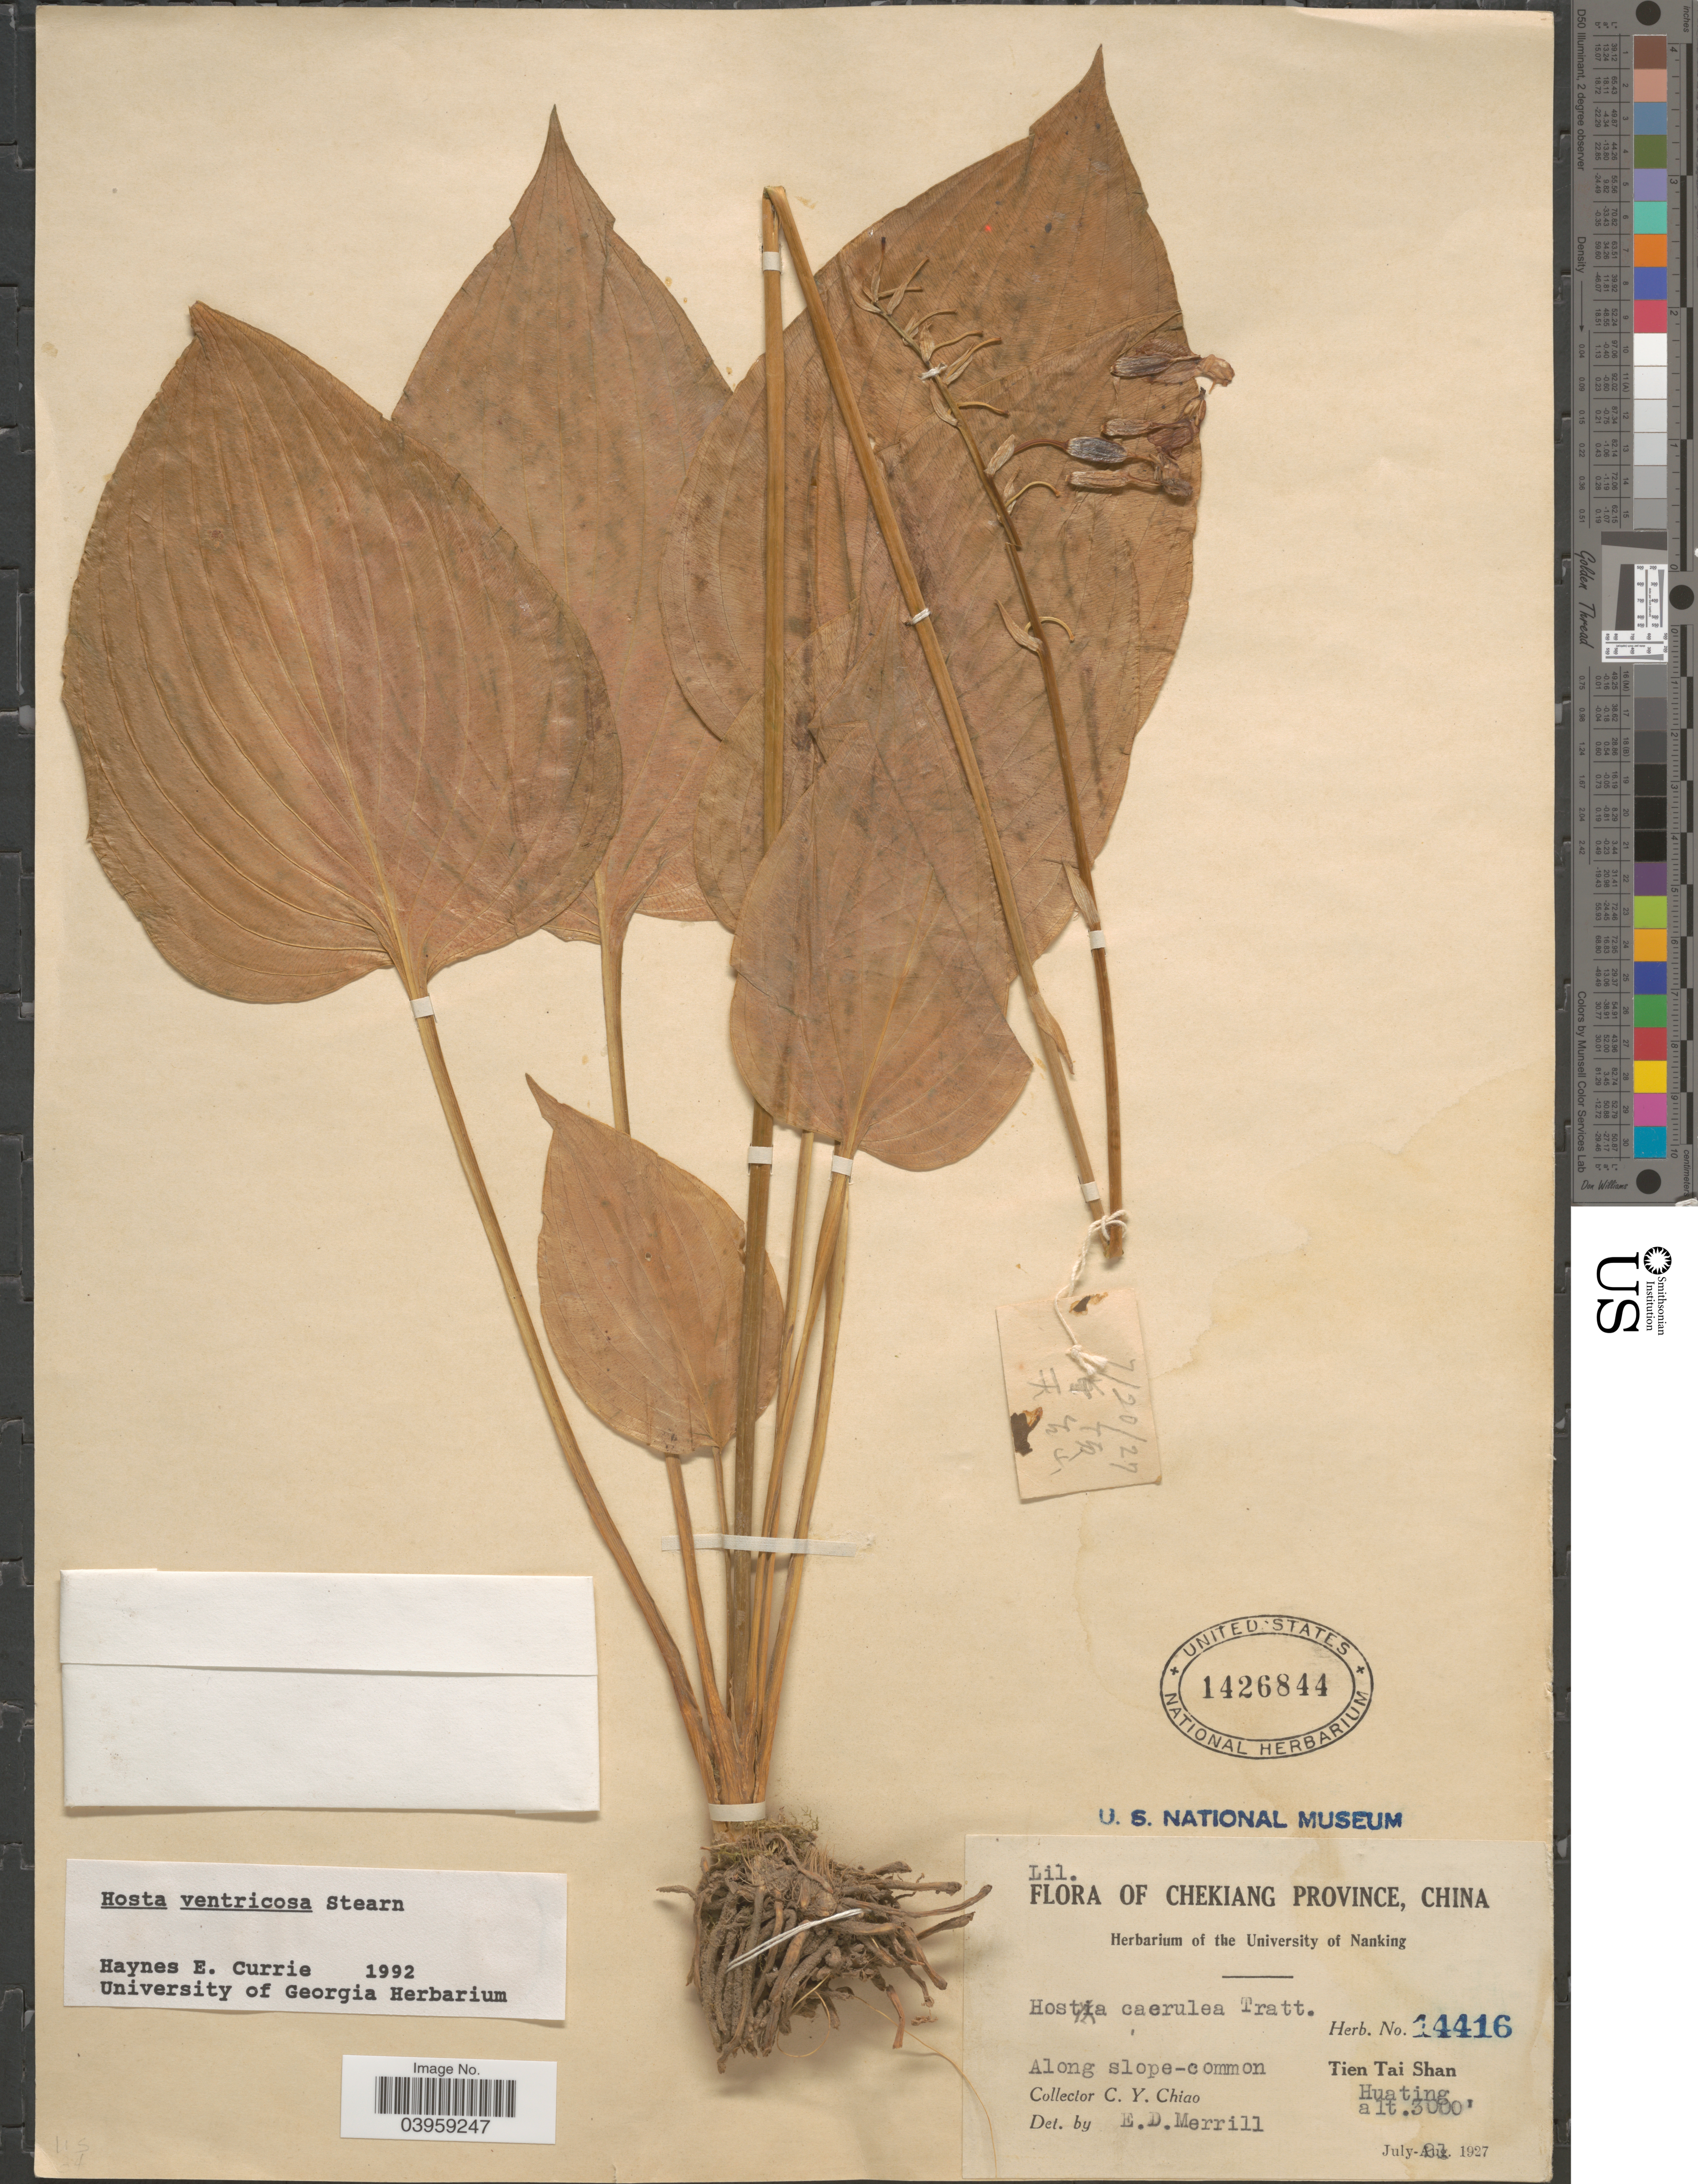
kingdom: Plantae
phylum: Tracheophyta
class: Liliopsida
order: Asparagales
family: Asparagaceae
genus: Hosta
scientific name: Hosta ventricosa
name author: Stearn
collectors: C. Y. Chiao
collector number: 14416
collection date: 1927-07-21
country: China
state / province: Zhejiang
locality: Chekiang Province. Tien Tai Shan Huating.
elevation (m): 914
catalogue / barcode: US 1426844